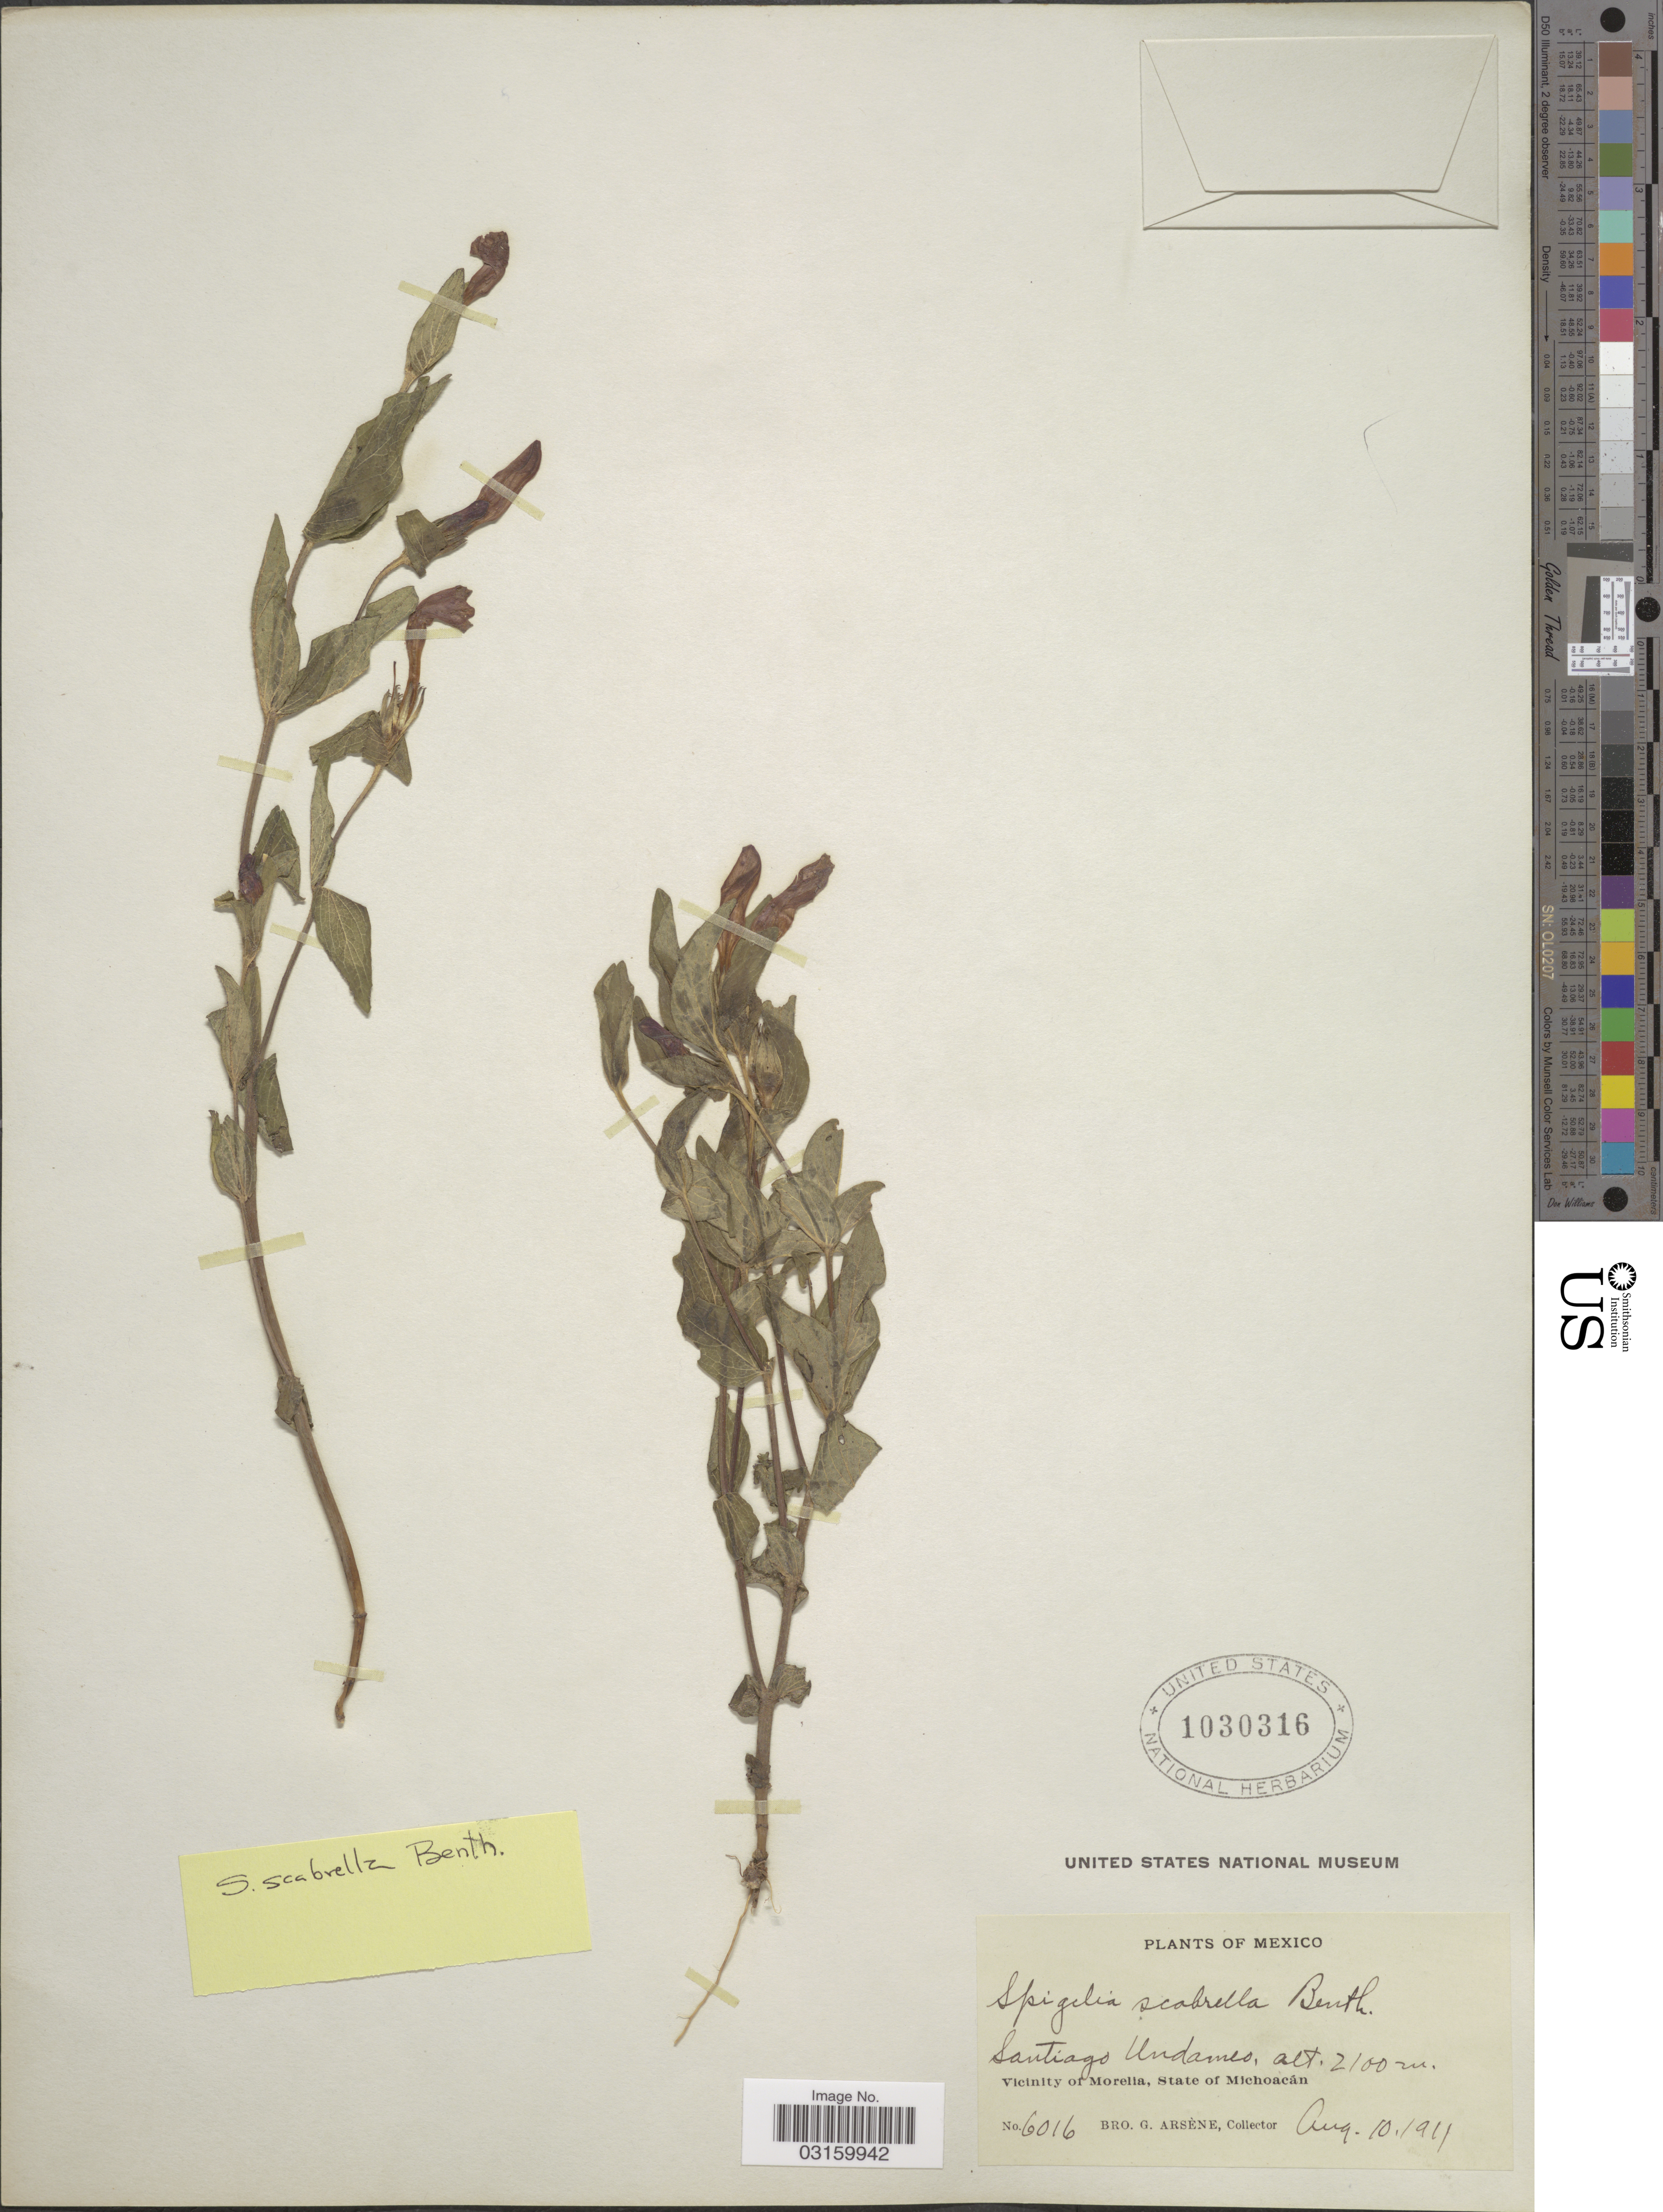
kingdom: Plantae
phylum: Tracheophyta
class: Magnoliopsida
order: Gentianales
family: Loganiaceae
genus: Spigelia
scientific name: Spigelia scabrella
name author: Benth.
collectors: Bro. G. Arsène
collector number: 6016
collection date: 1911-08-10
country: Mexico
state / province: Michoacán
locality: Santiago Undameo, Vicinity of Morelia.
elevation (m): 2100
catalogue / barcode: US 1030316